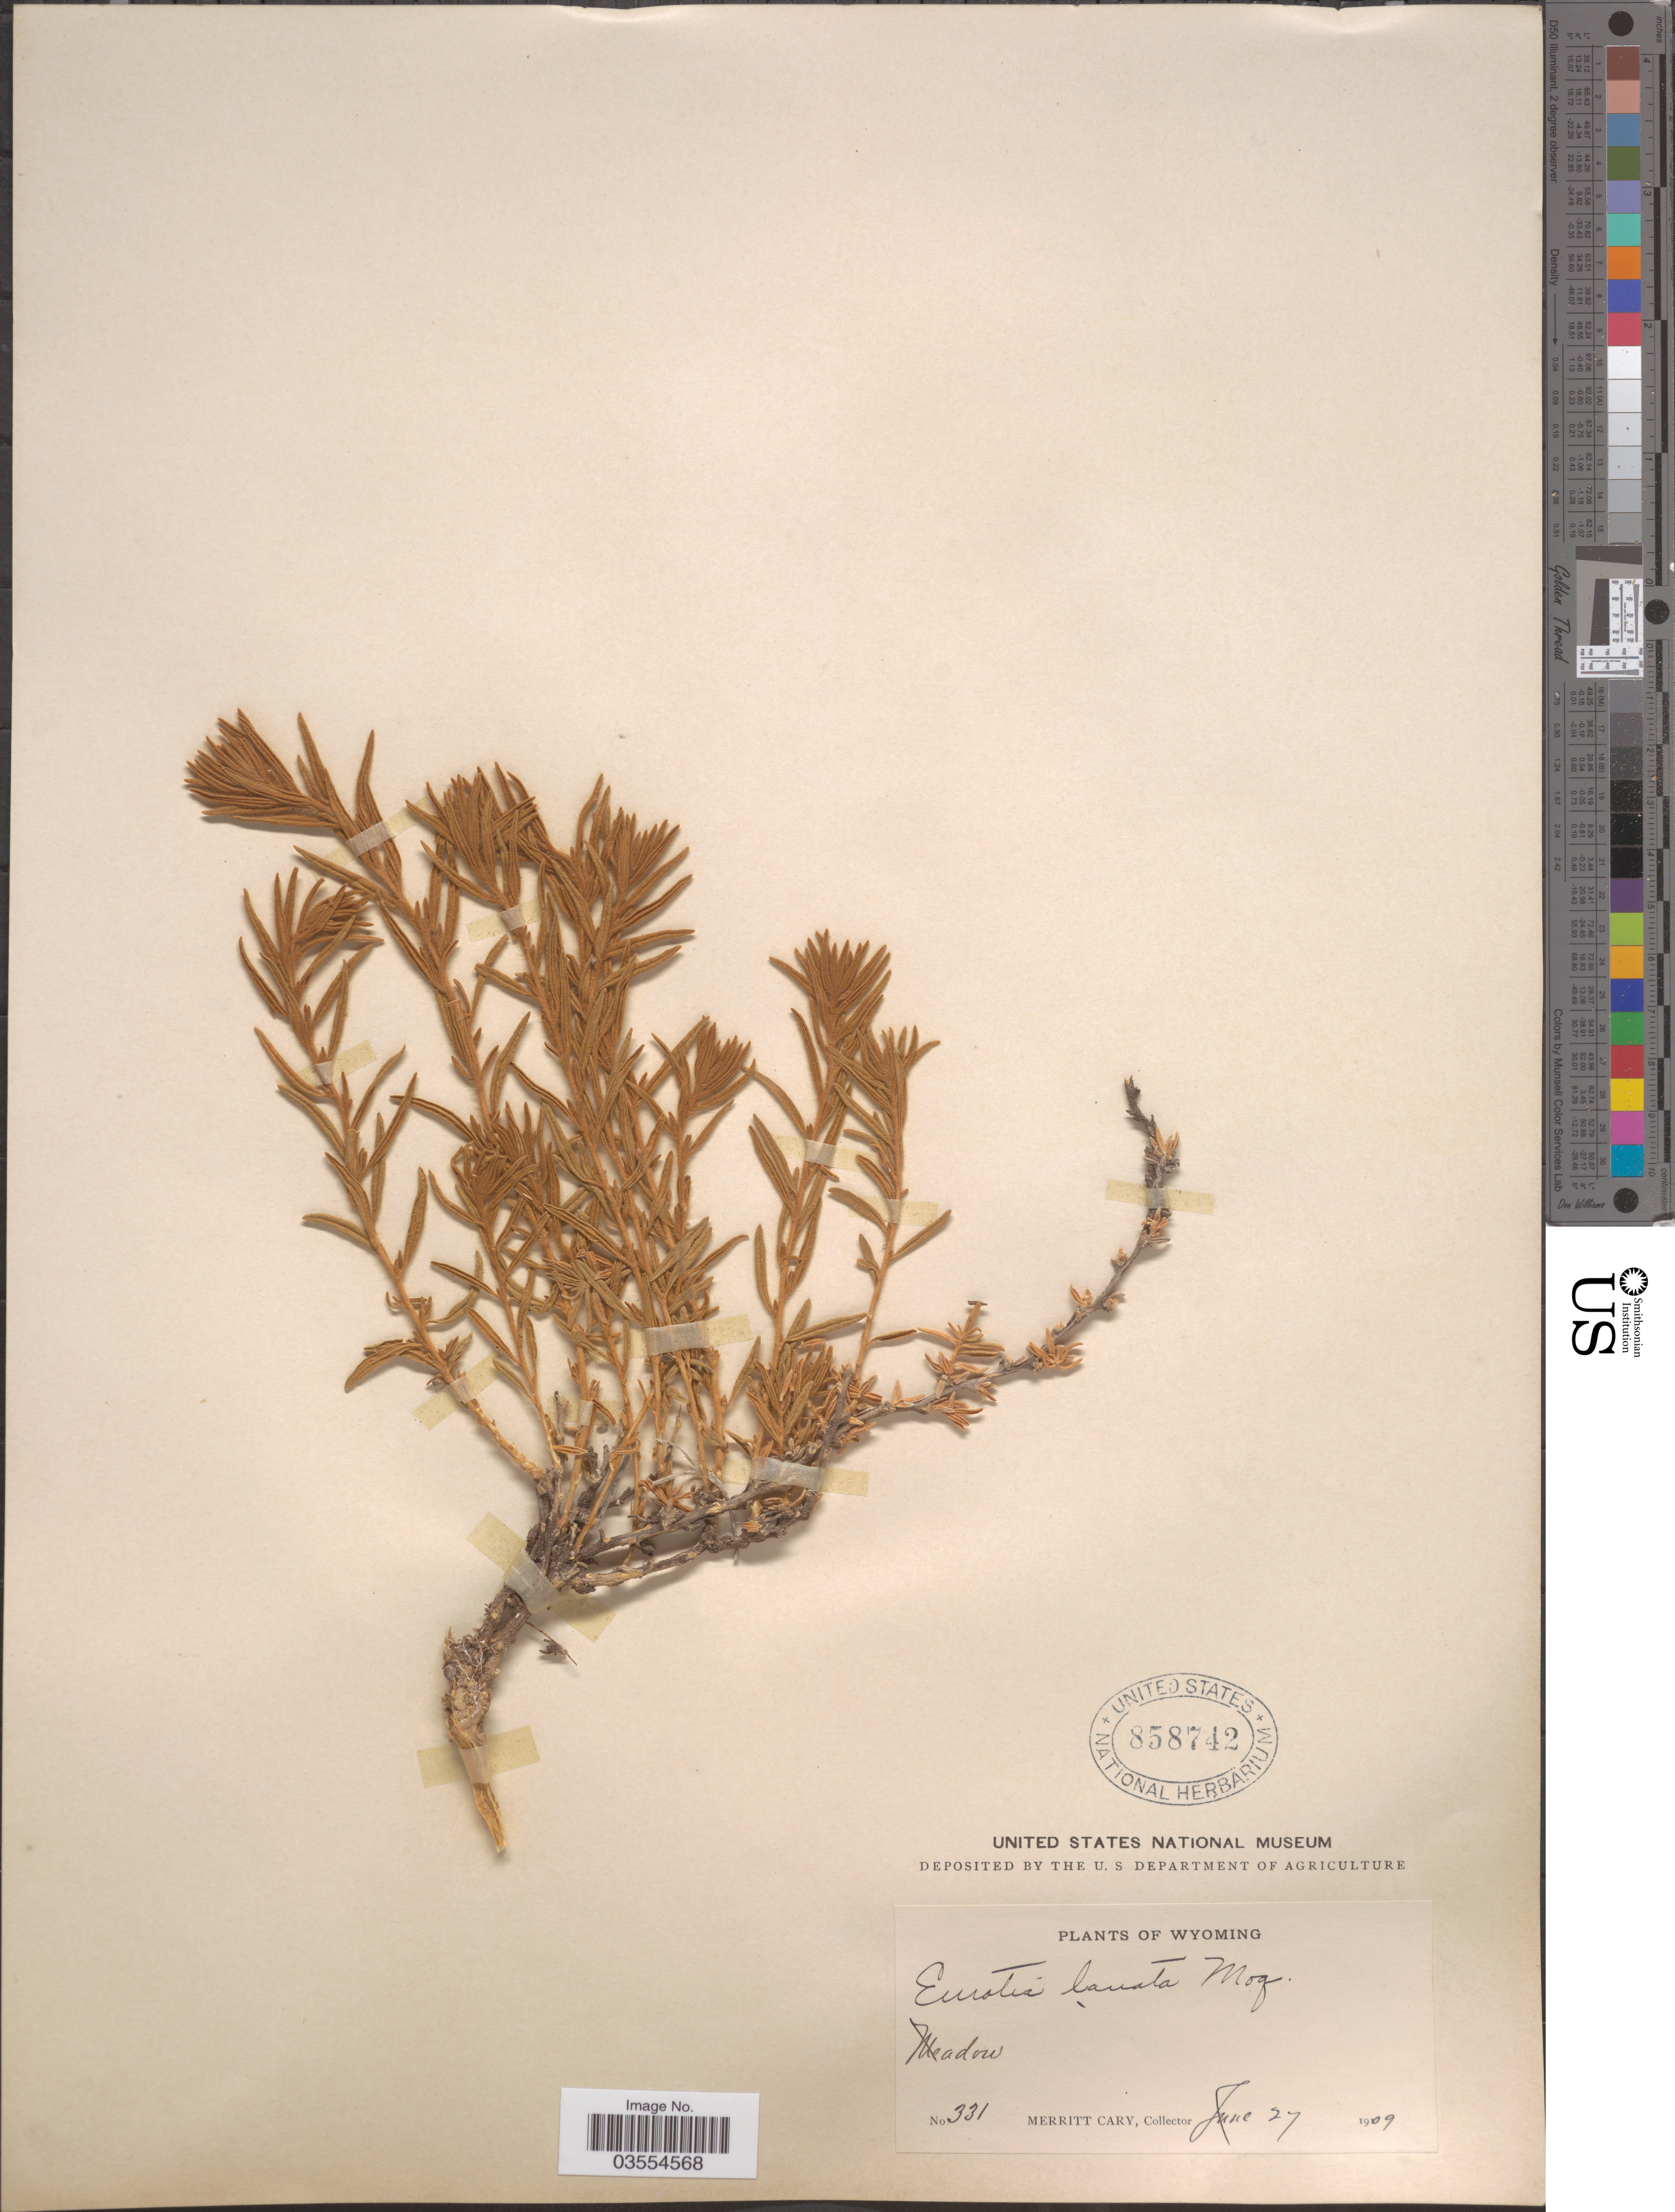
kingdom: Plantae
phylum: Tracheophyta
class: Magnoliopsida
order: Caryophyllales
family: Amaranthaceae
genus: Krascheninnikovia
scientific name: Krascheninnikovia lanata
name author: (Pursh) A. Meeuse & A.Smit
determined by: U.S. National Herbarium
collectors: M. Cary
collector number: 331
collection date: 1909-06-27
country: United States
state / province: Wyoming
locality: Meadow.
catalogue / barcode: US 858742